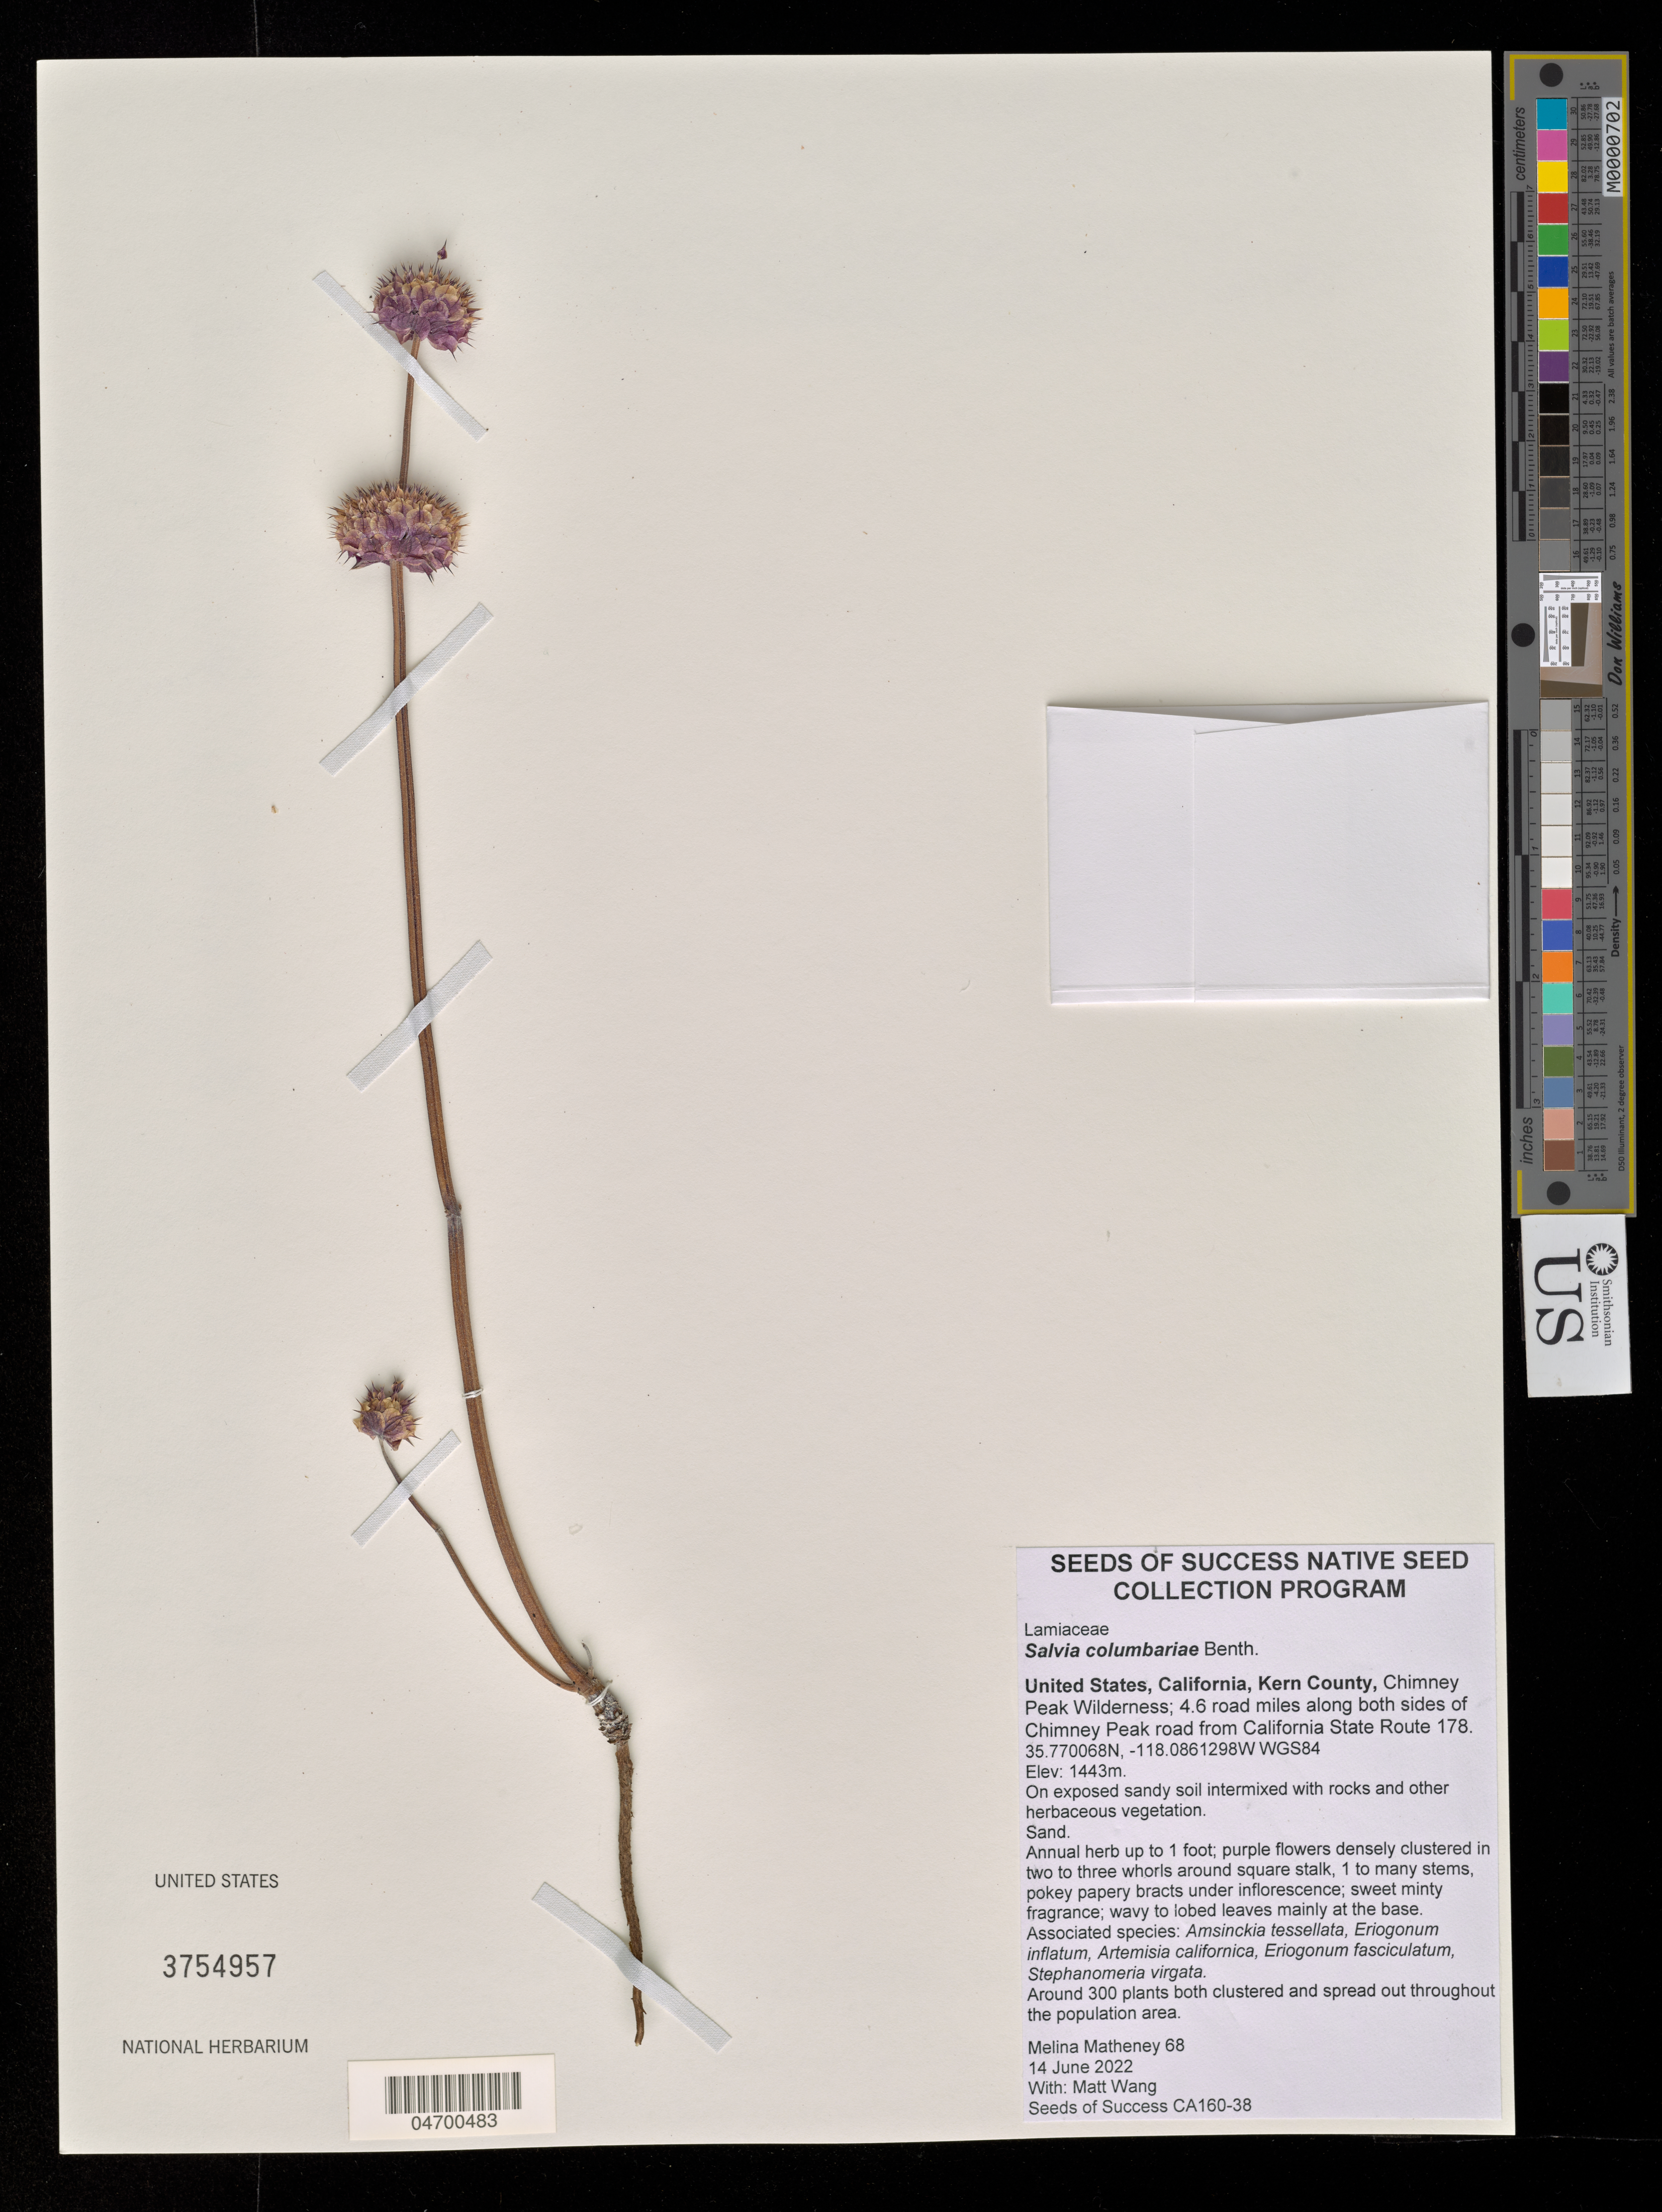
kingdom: Plantae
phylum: Tracheophyta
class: Magnoliopsida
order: Lamiales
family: Lamiaceae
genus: Salvia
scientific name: Salvia columbariae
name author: Benth.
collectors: M. Matheney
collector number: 68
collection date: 2022-06-14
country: United States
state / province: California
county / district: Kern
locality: Kern County, Chimney Peak Wilderness; 4.6 road miles along both sides of Chimney Peak road from California State Route 178. WGS84.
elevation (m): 1443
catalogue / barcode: US 3754957